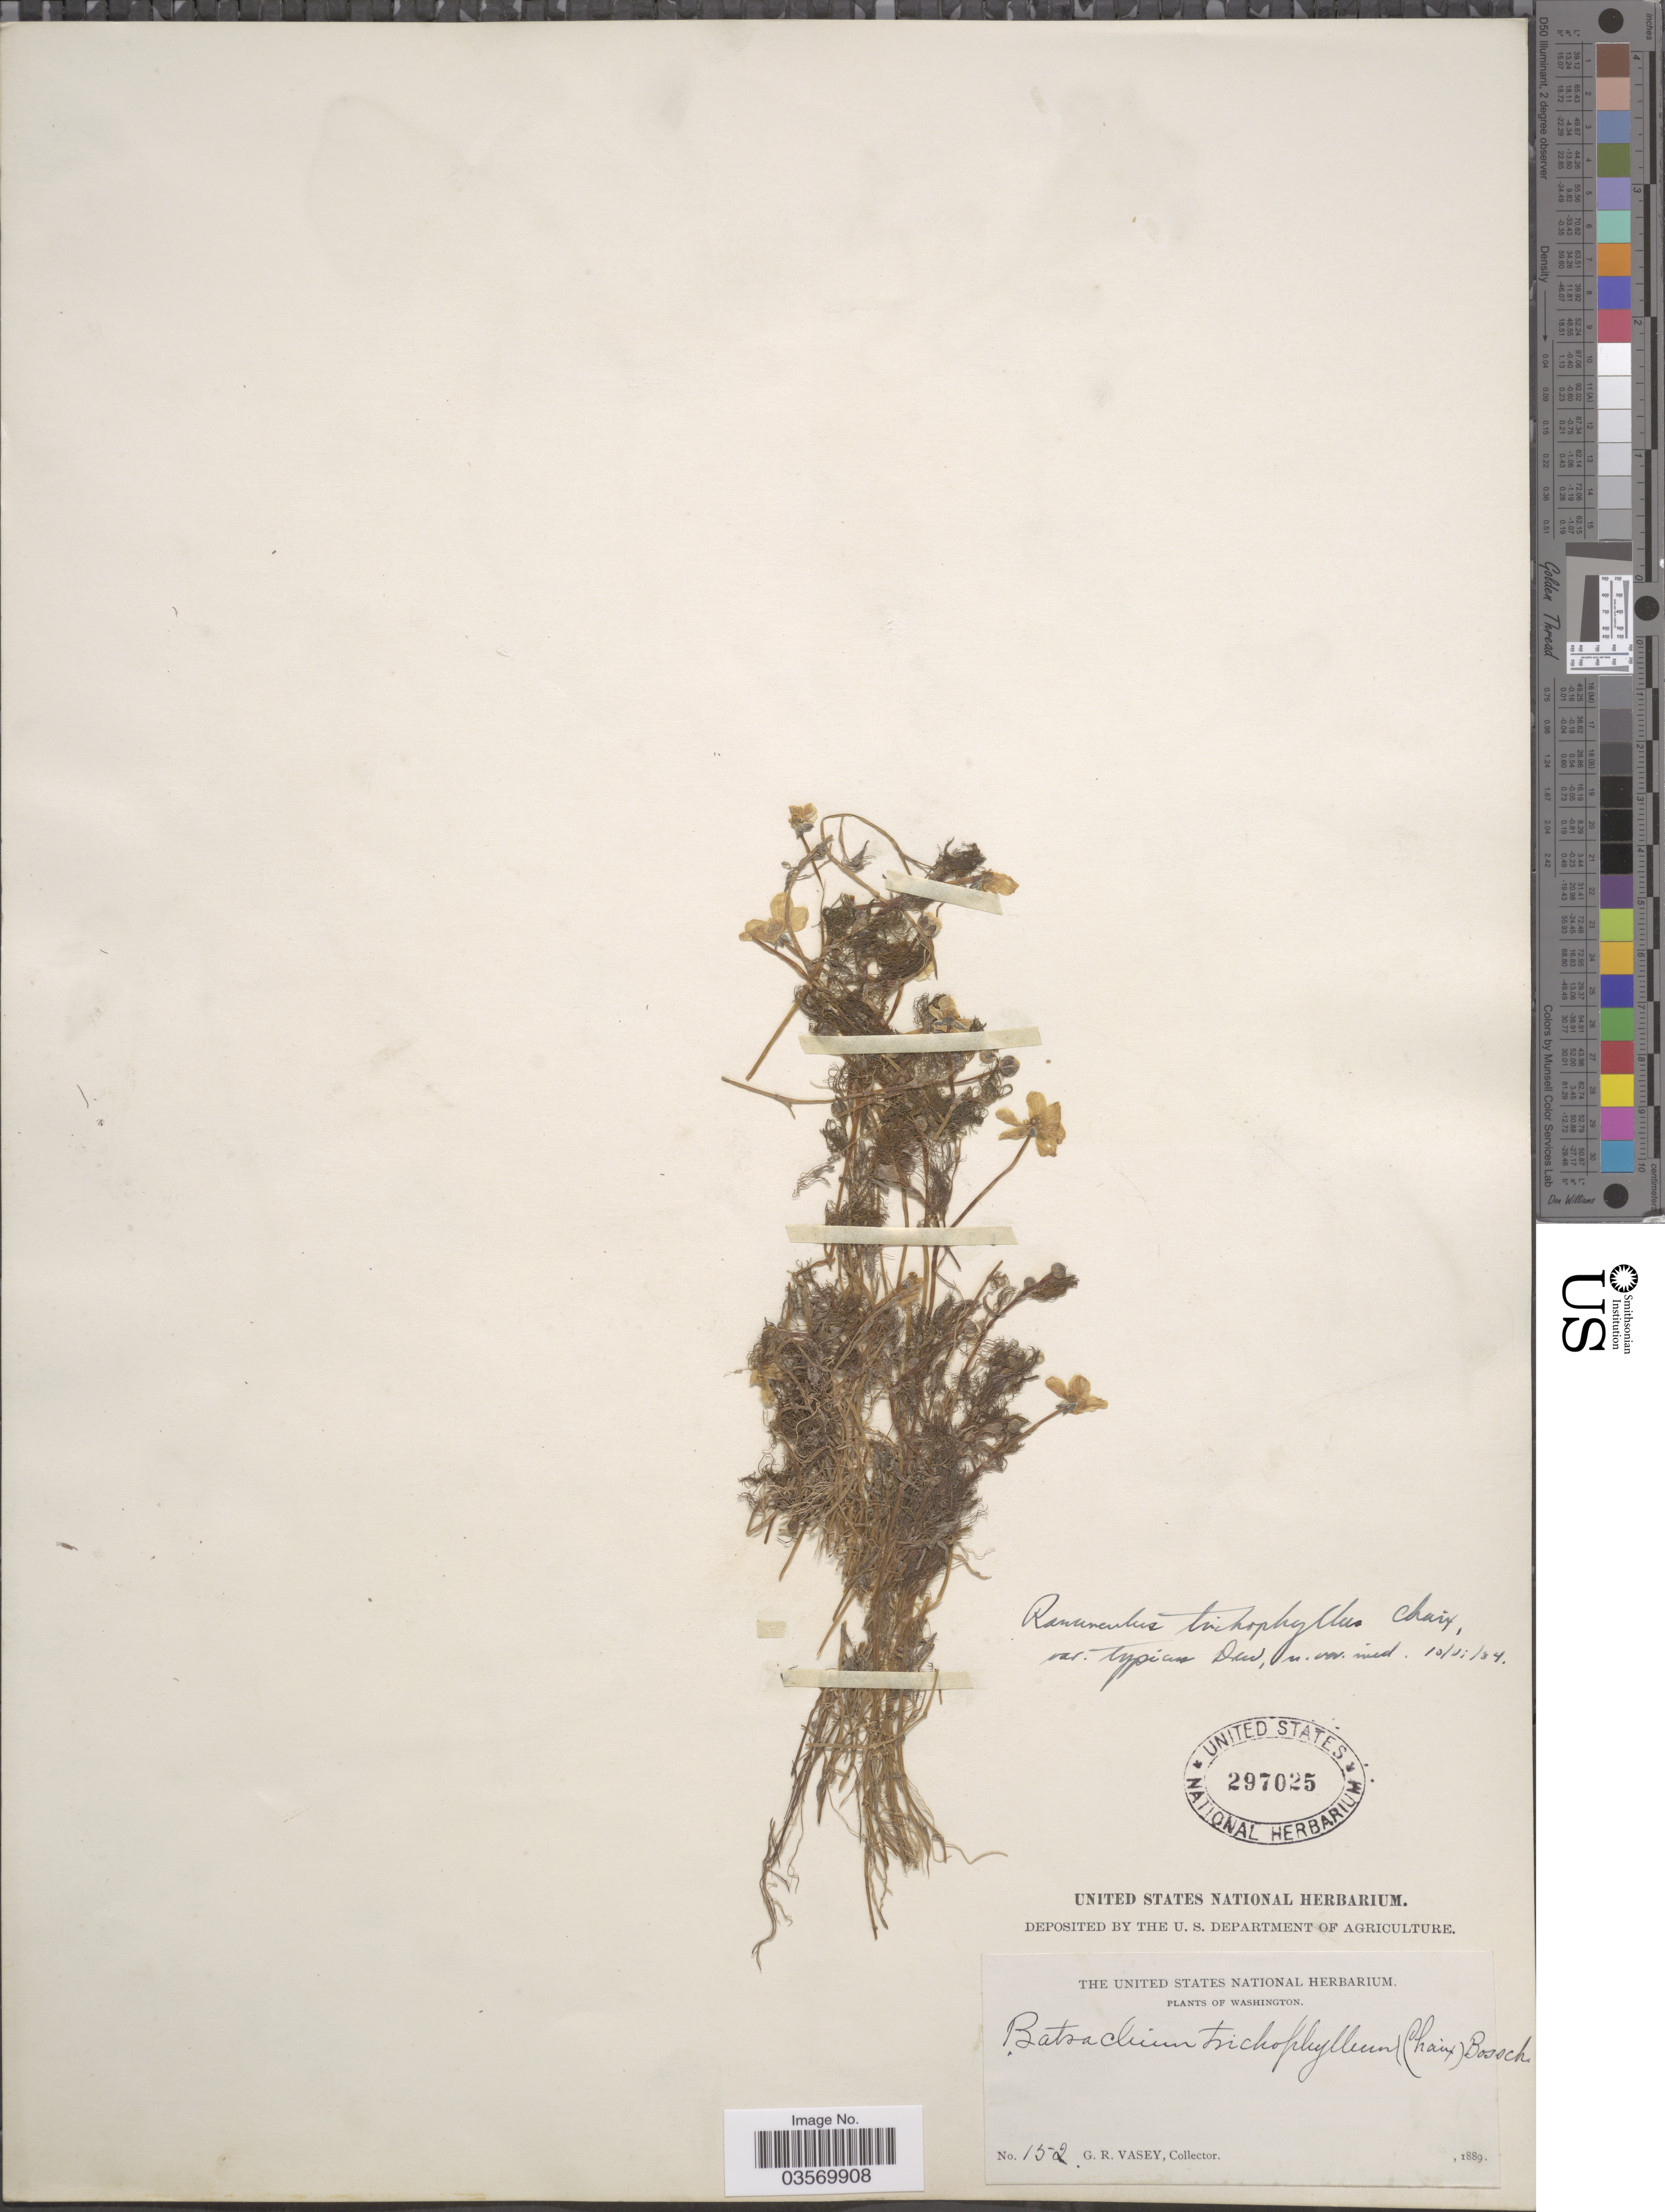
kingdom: Plantae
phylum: Tracheophyta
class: Magnoliopsida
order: Ranunculales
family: Ranunculaceae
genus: Ranunculus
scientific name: Ranunculus trichophyllus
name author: Chaix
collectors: G. R. Vasey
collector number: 152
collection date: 1889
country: United States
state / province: Washington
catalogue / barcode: US 297025